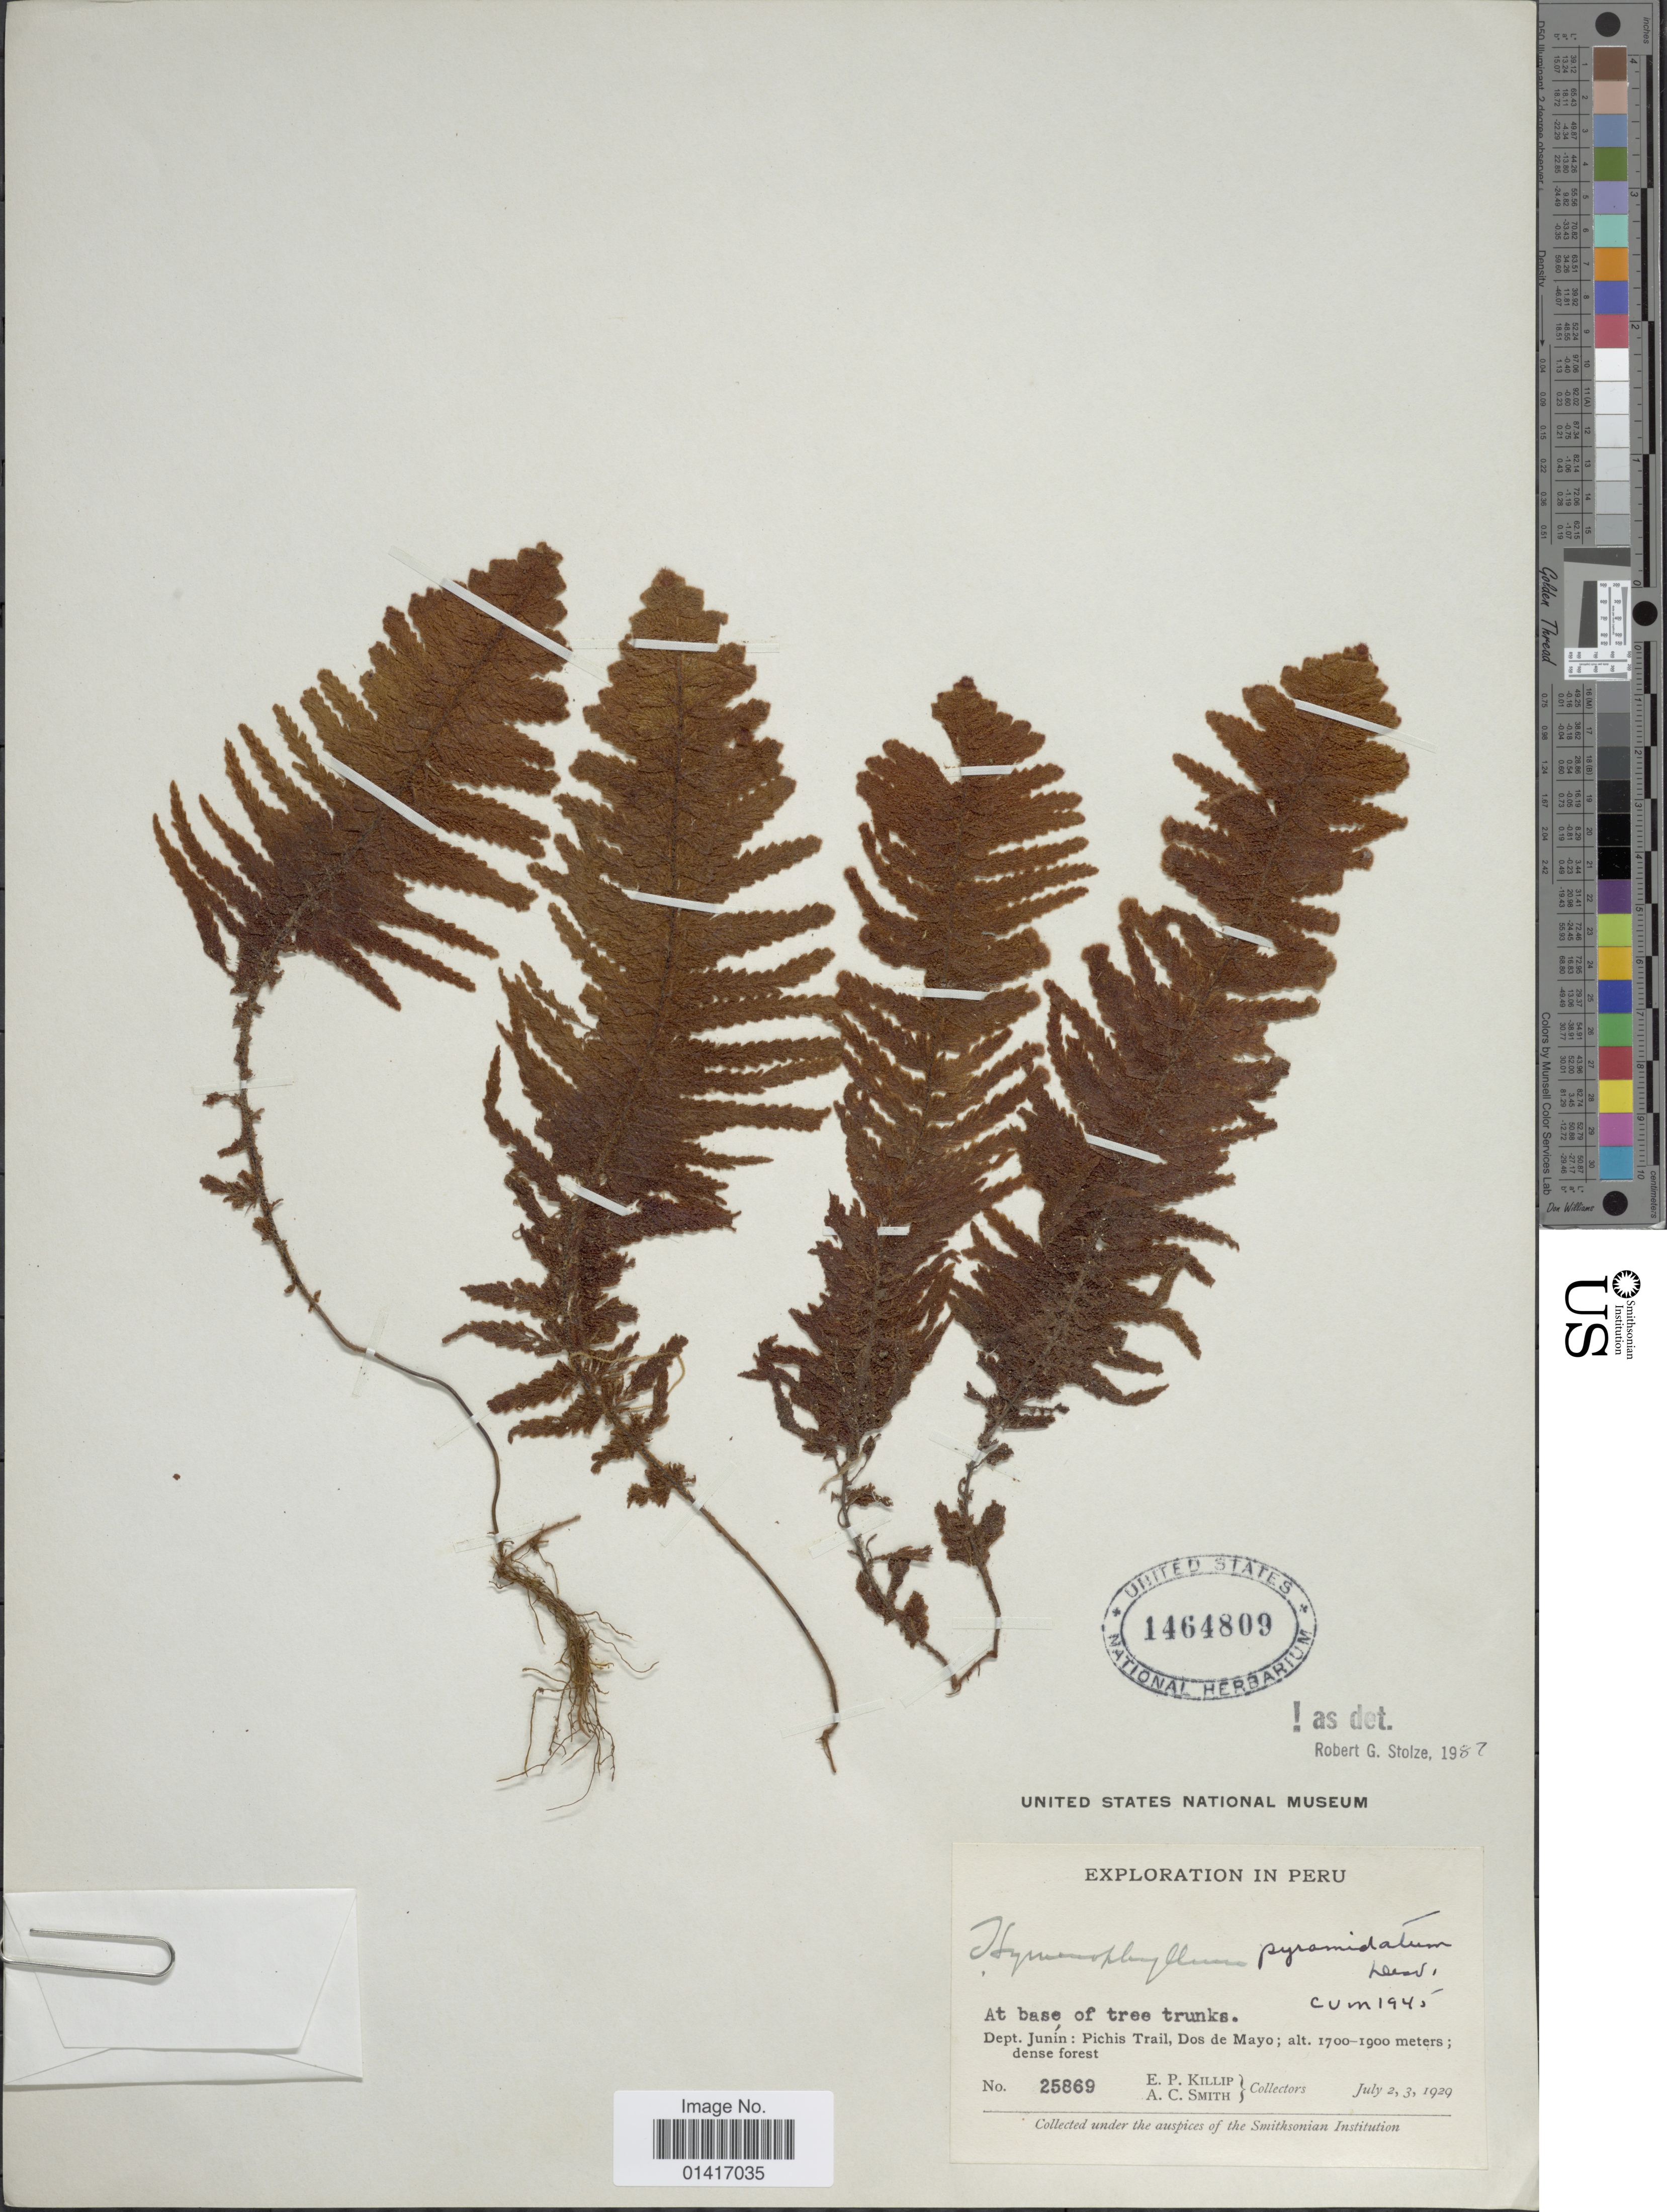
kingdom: Plantae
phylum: Tracheophyta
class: Polypodiopsida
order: Hymenophyllales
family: Hymenophyllaceae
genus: Hymenophyllum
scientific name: Hymenophyllum pyramidatum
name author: Desv.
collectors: E. P. Killip & A. C. Smith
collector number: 25869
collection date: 1929-07-02/1929-07-03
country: Peru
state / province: Junín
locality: Pichis Trail, Dos de Mayo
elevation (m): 1700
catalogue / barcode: US 1464809